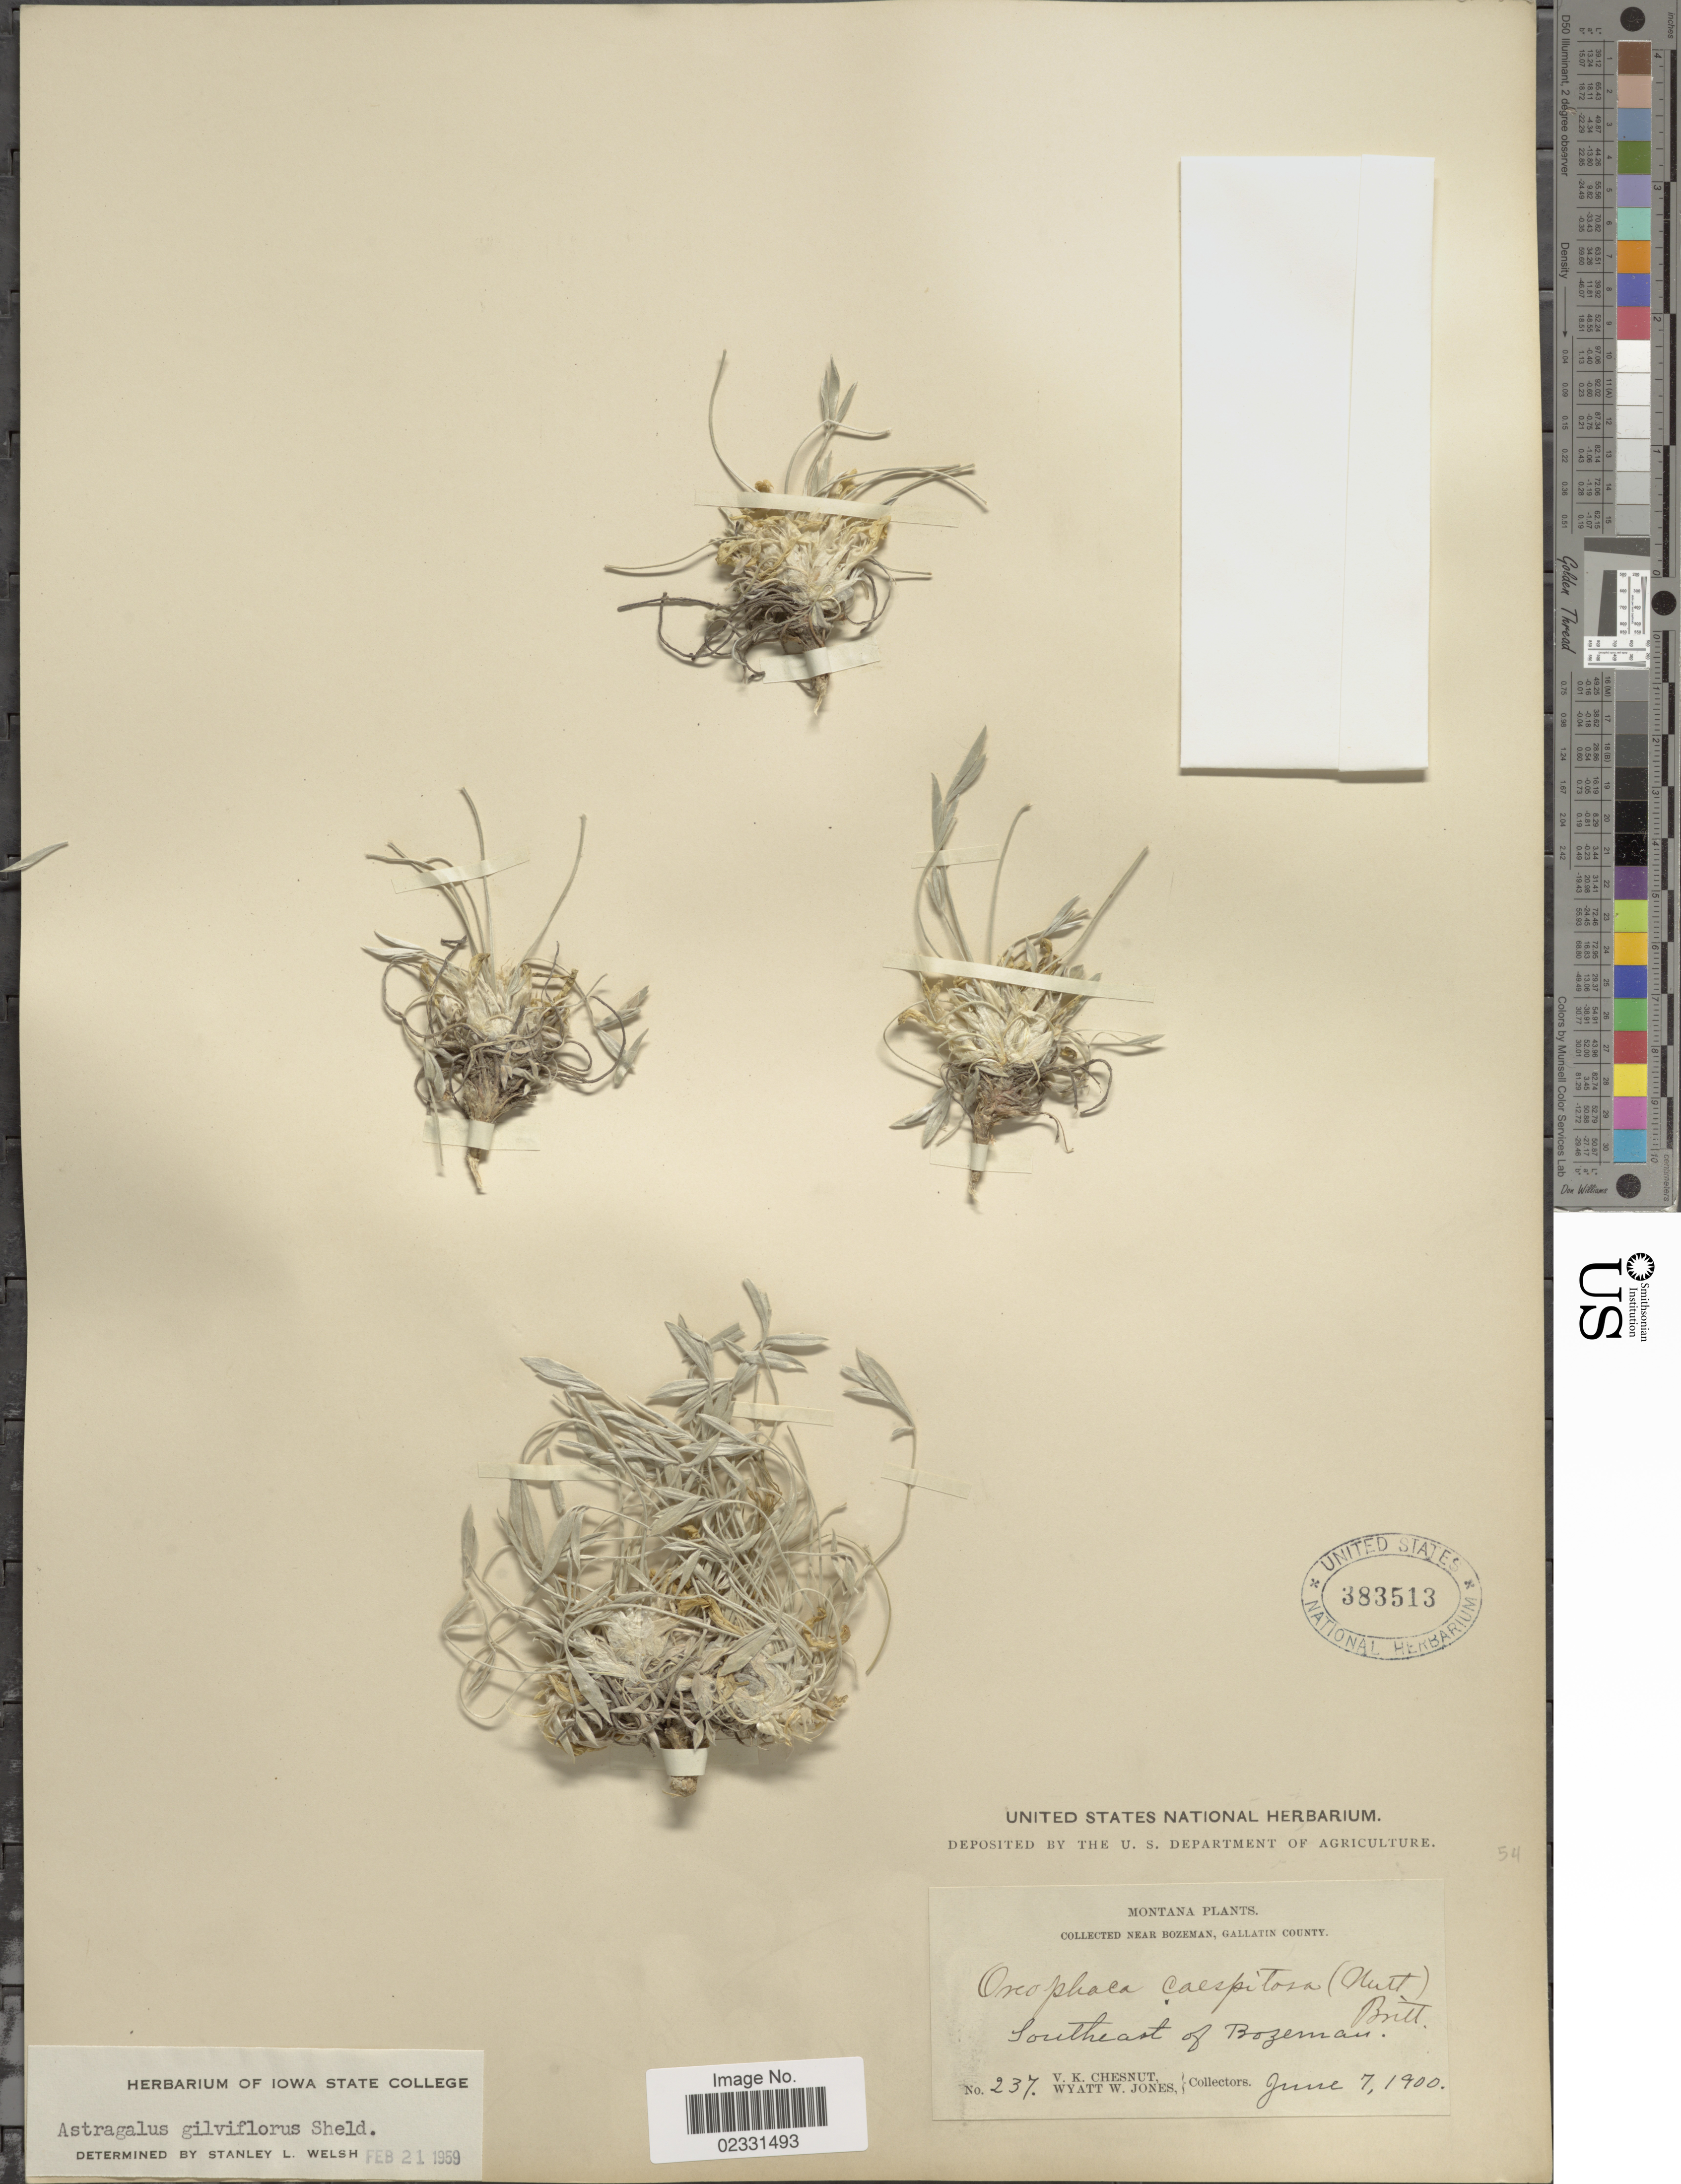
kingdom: Plantae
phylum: Tracheophyta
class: Magnoliopsida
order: Fabales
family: Fabaceae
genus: Astragalus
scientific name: Astragalus gilviflorus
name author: E. Sheld.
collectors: V. Chesnut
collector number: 237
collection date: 1900-06-07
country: United States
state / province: Montana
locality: Southeast of Bozeman, near Bozeman, Gallatin County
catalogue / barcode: US 383513